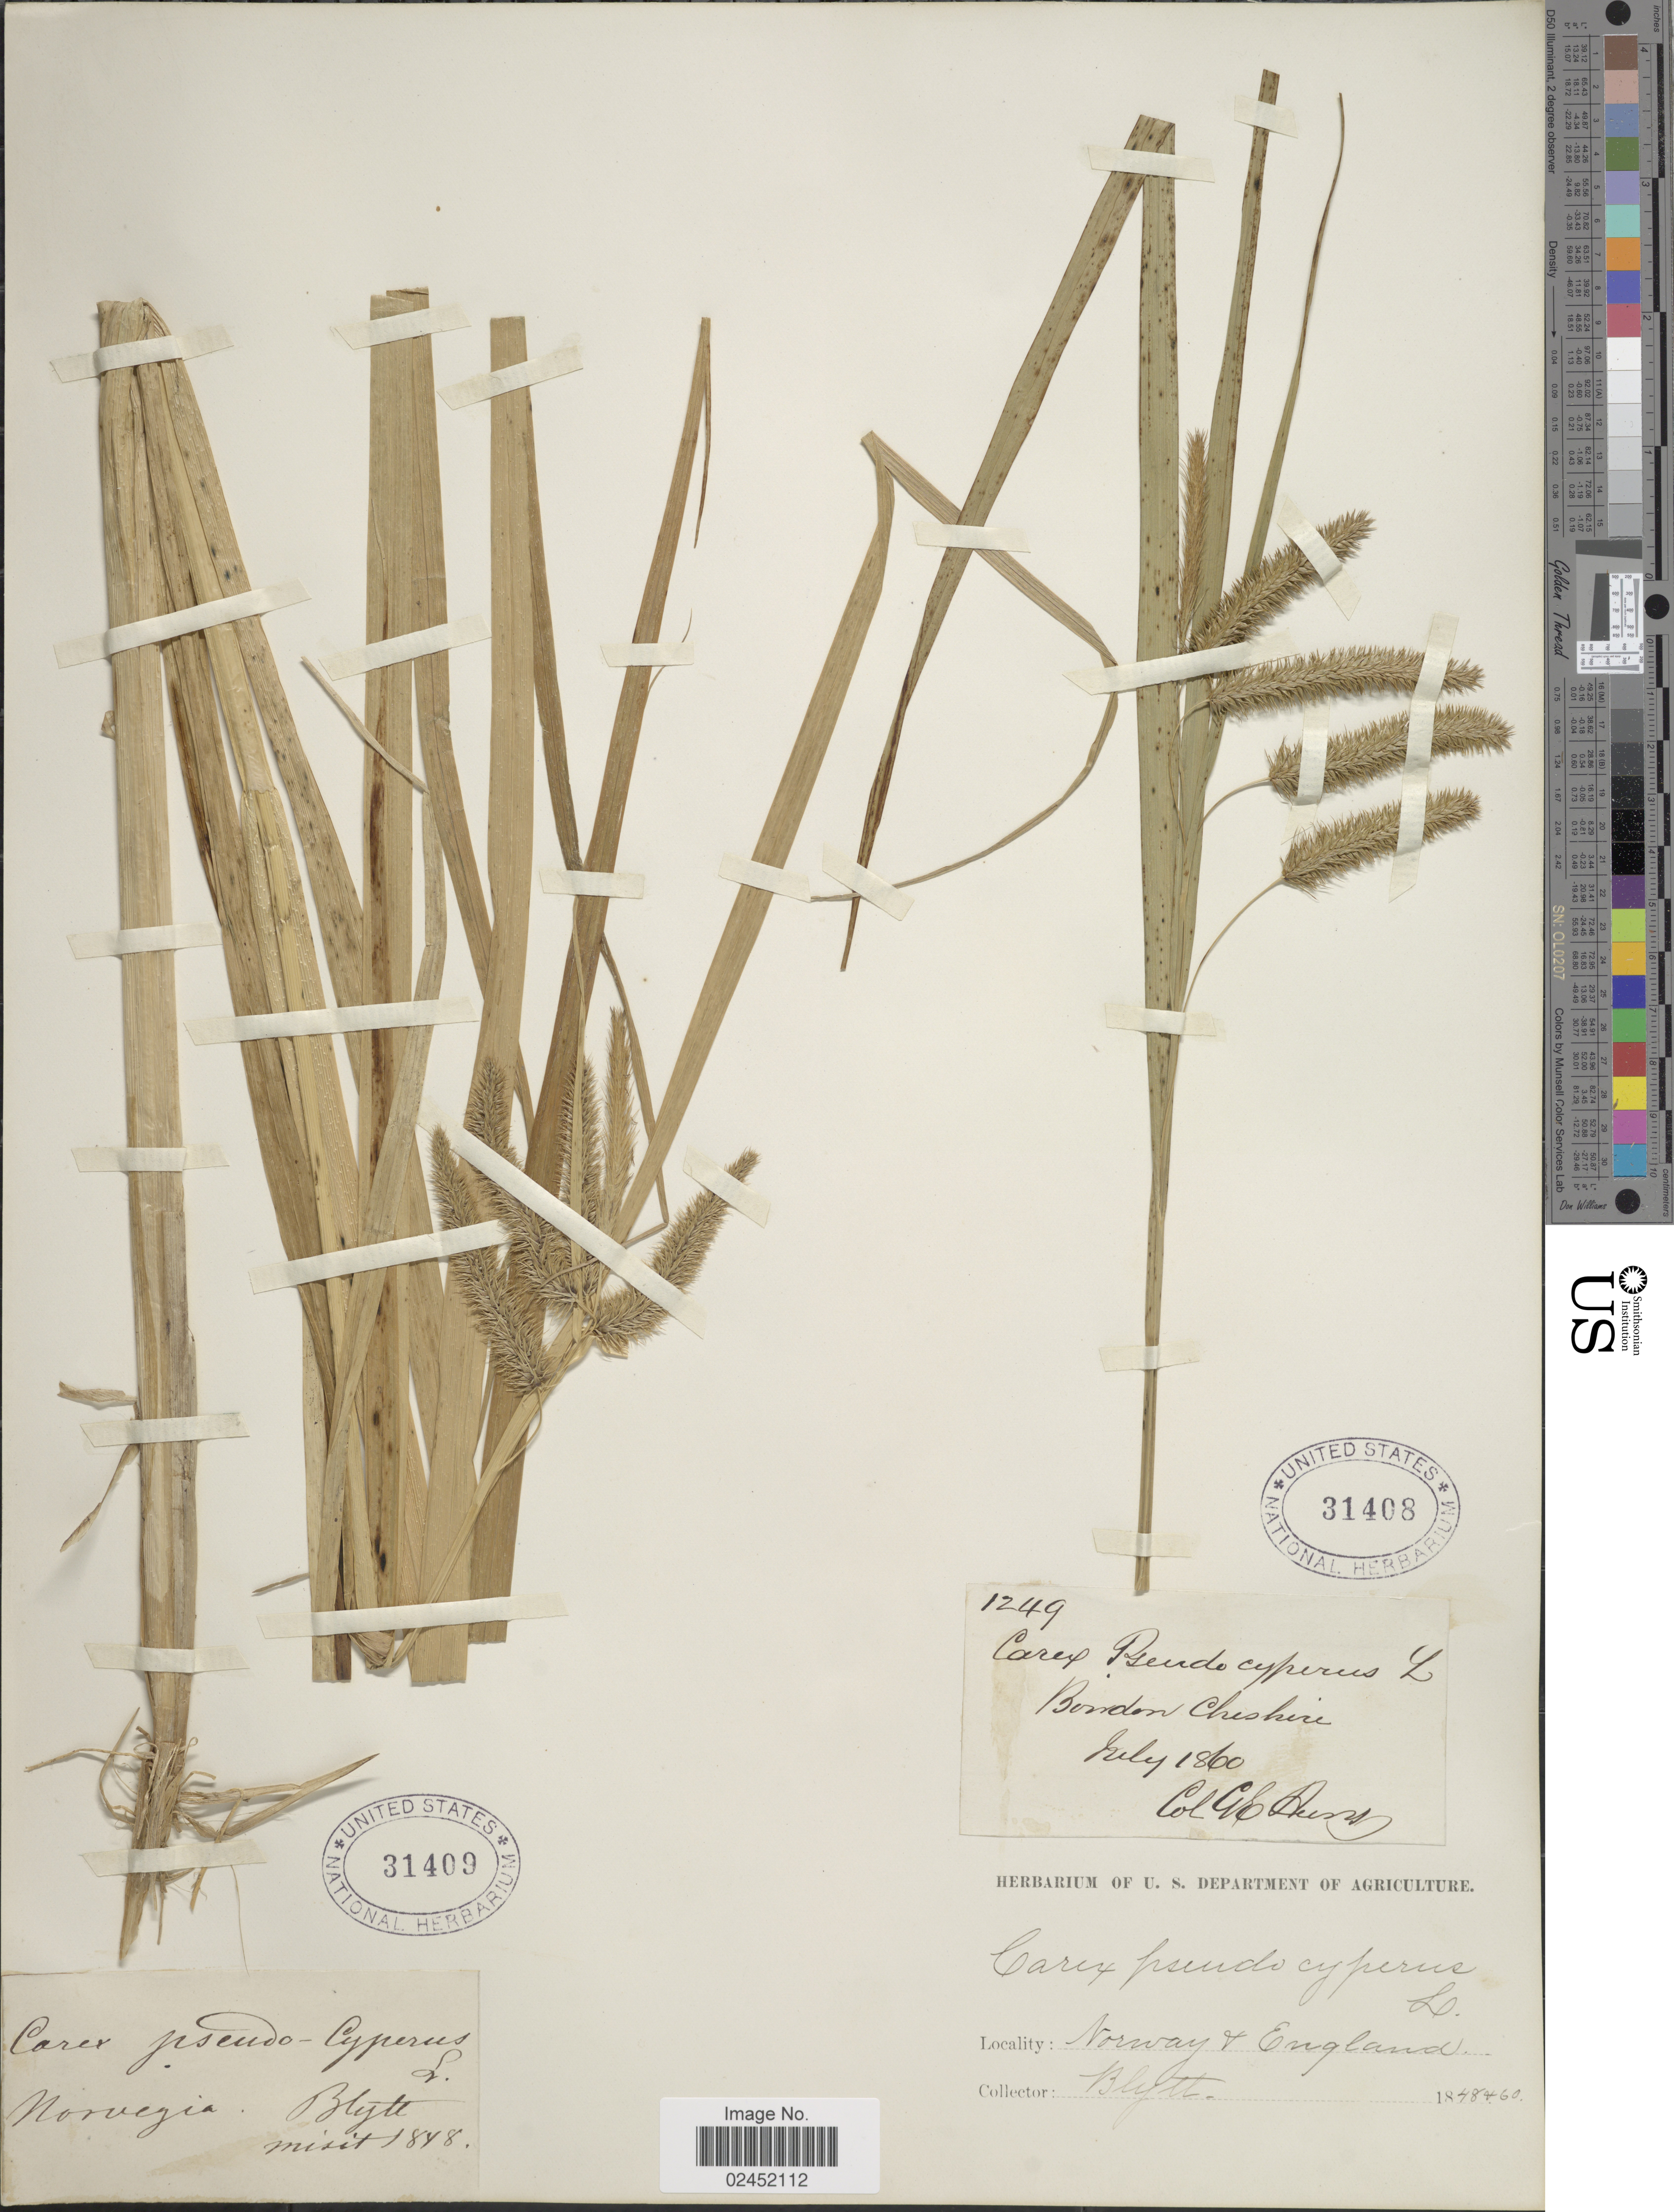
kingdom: Plantae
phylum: Tracheophyta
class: Liliopsida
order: Poales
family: Cyperaceae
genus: Carex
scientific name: Carex pseudocyperus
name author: L.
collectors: Blytt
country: Norway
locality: Norvegia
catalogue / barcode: US 31409